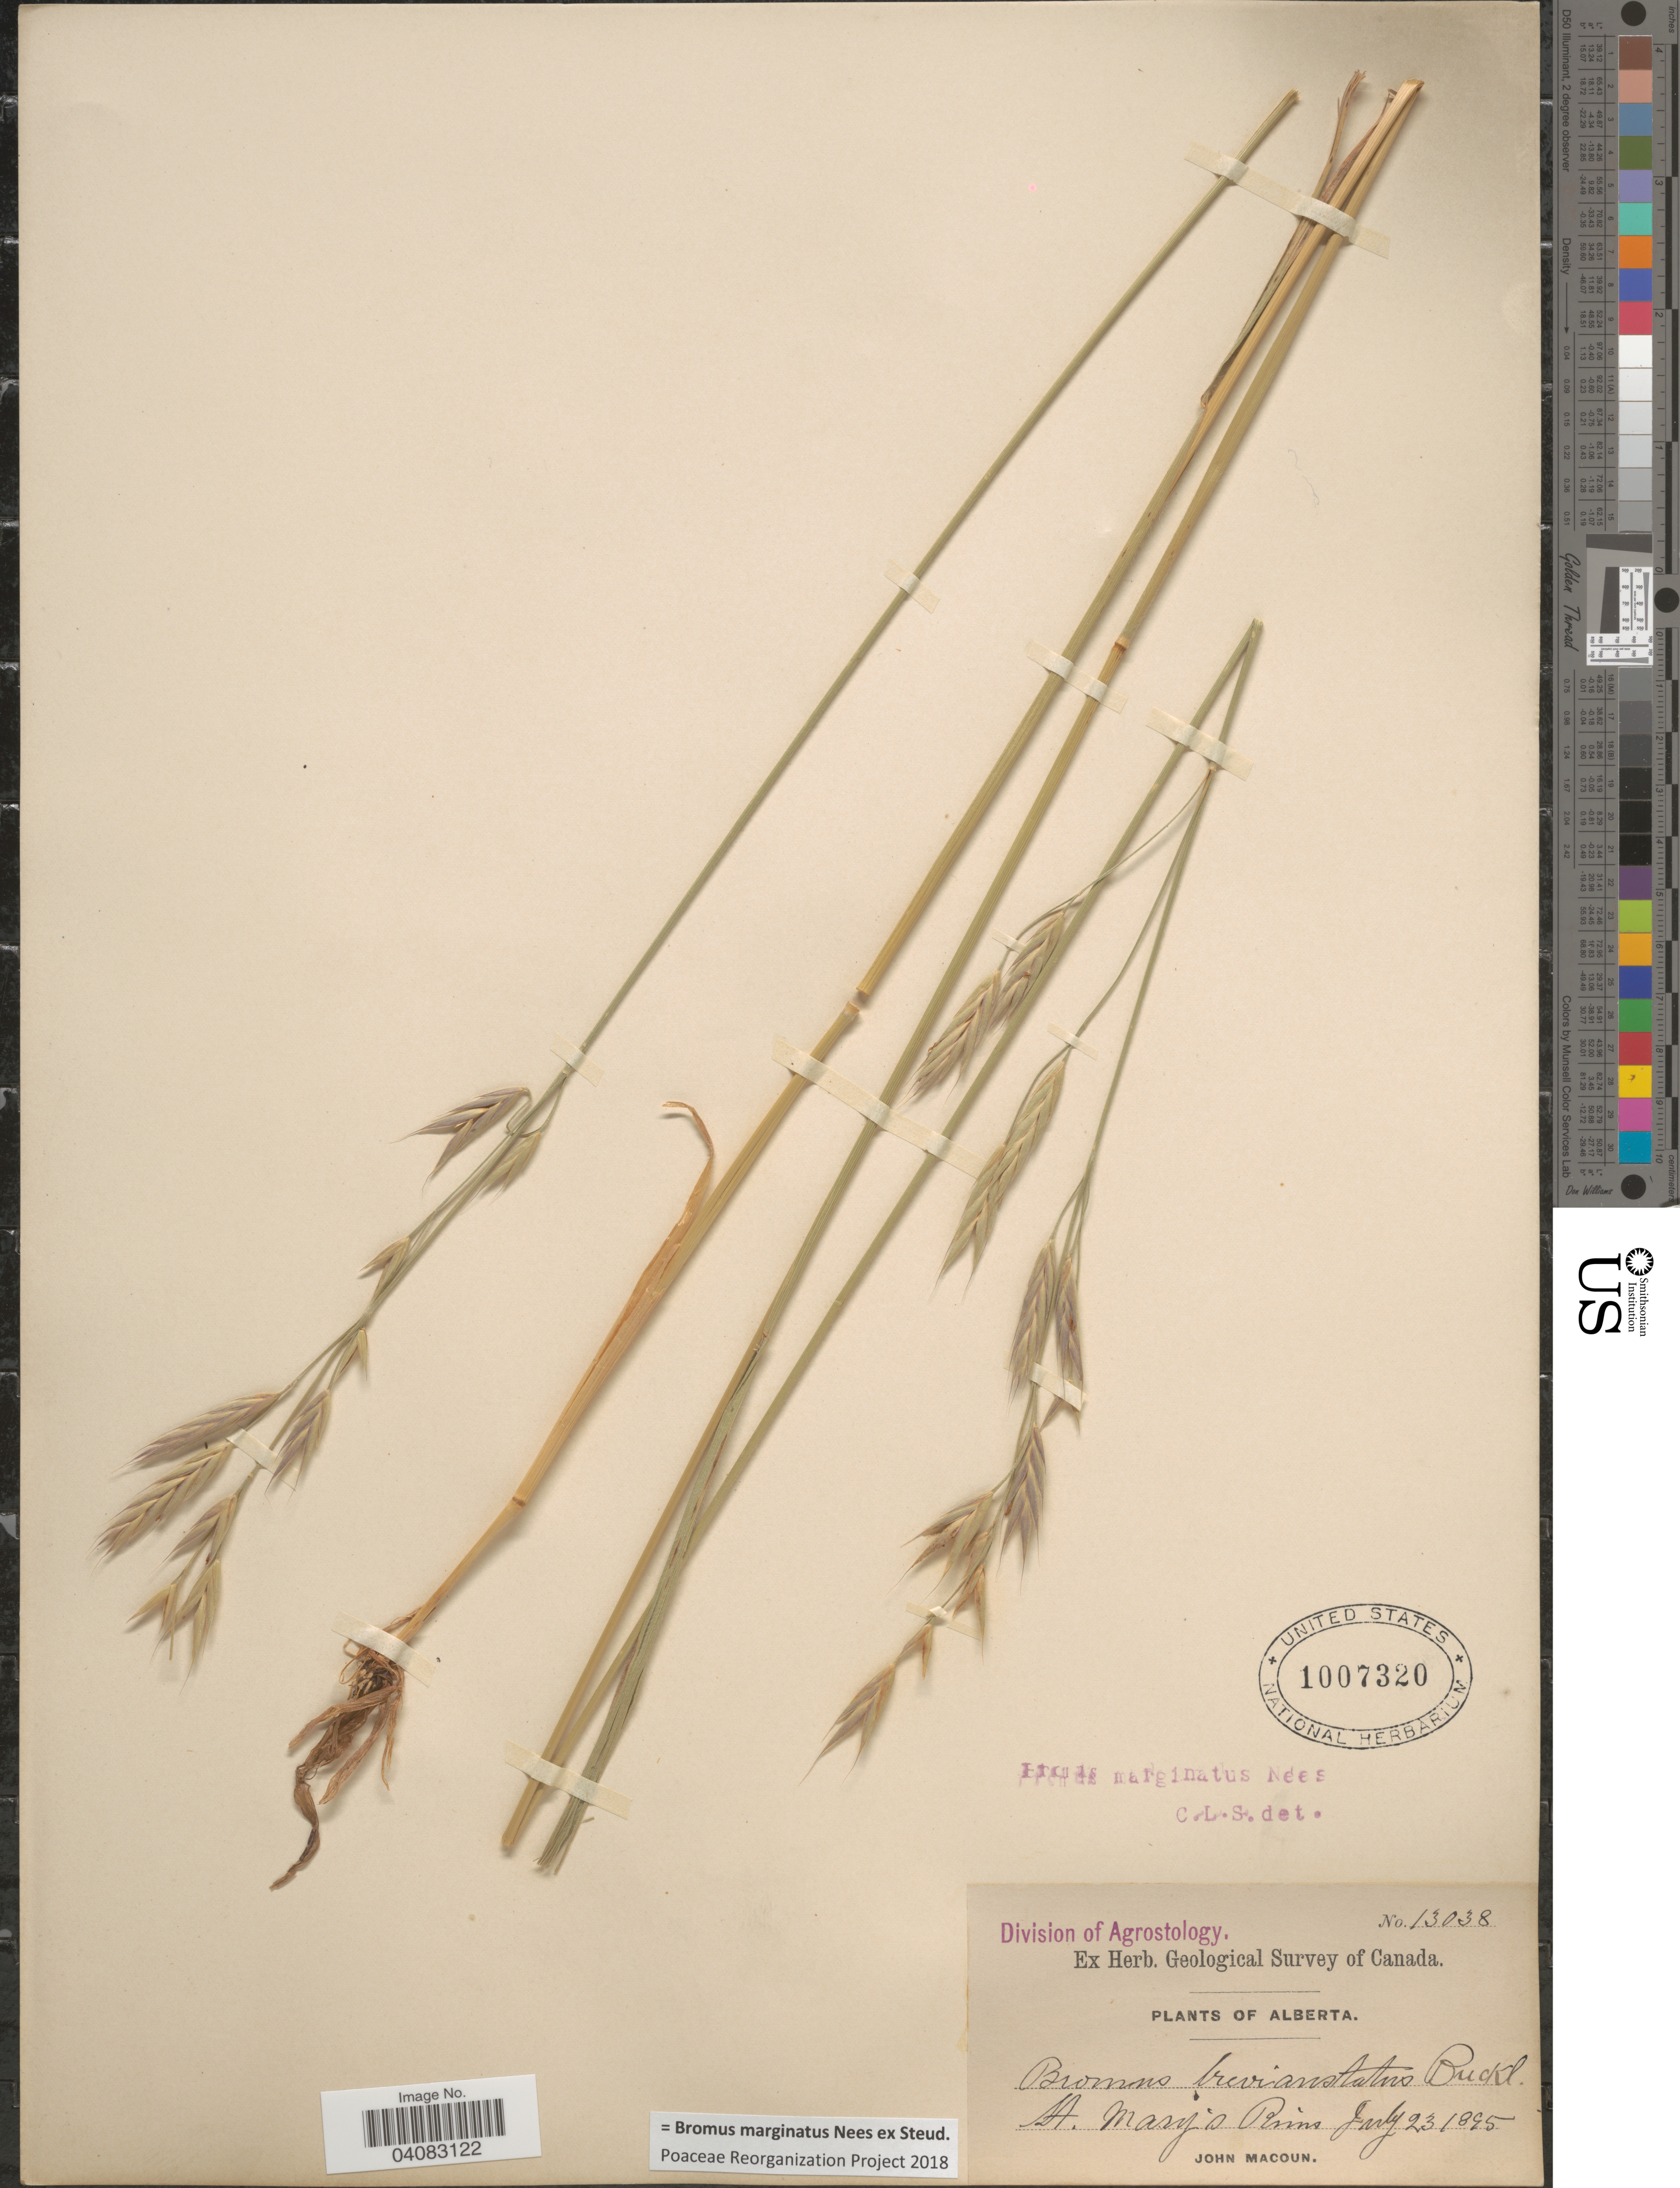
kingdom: Plantae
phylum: Tracheophyta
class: Liliopsida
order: Poales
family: Poaceae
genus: Bromus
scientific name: Bromus marginatus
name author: Nees ex Steud.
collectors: J. Macoun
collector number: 13038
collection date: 1895-07-23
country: Canada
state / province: Alberta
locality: Geological Survey of Canada. St. Mary's Rims.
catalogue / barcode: US 1007320